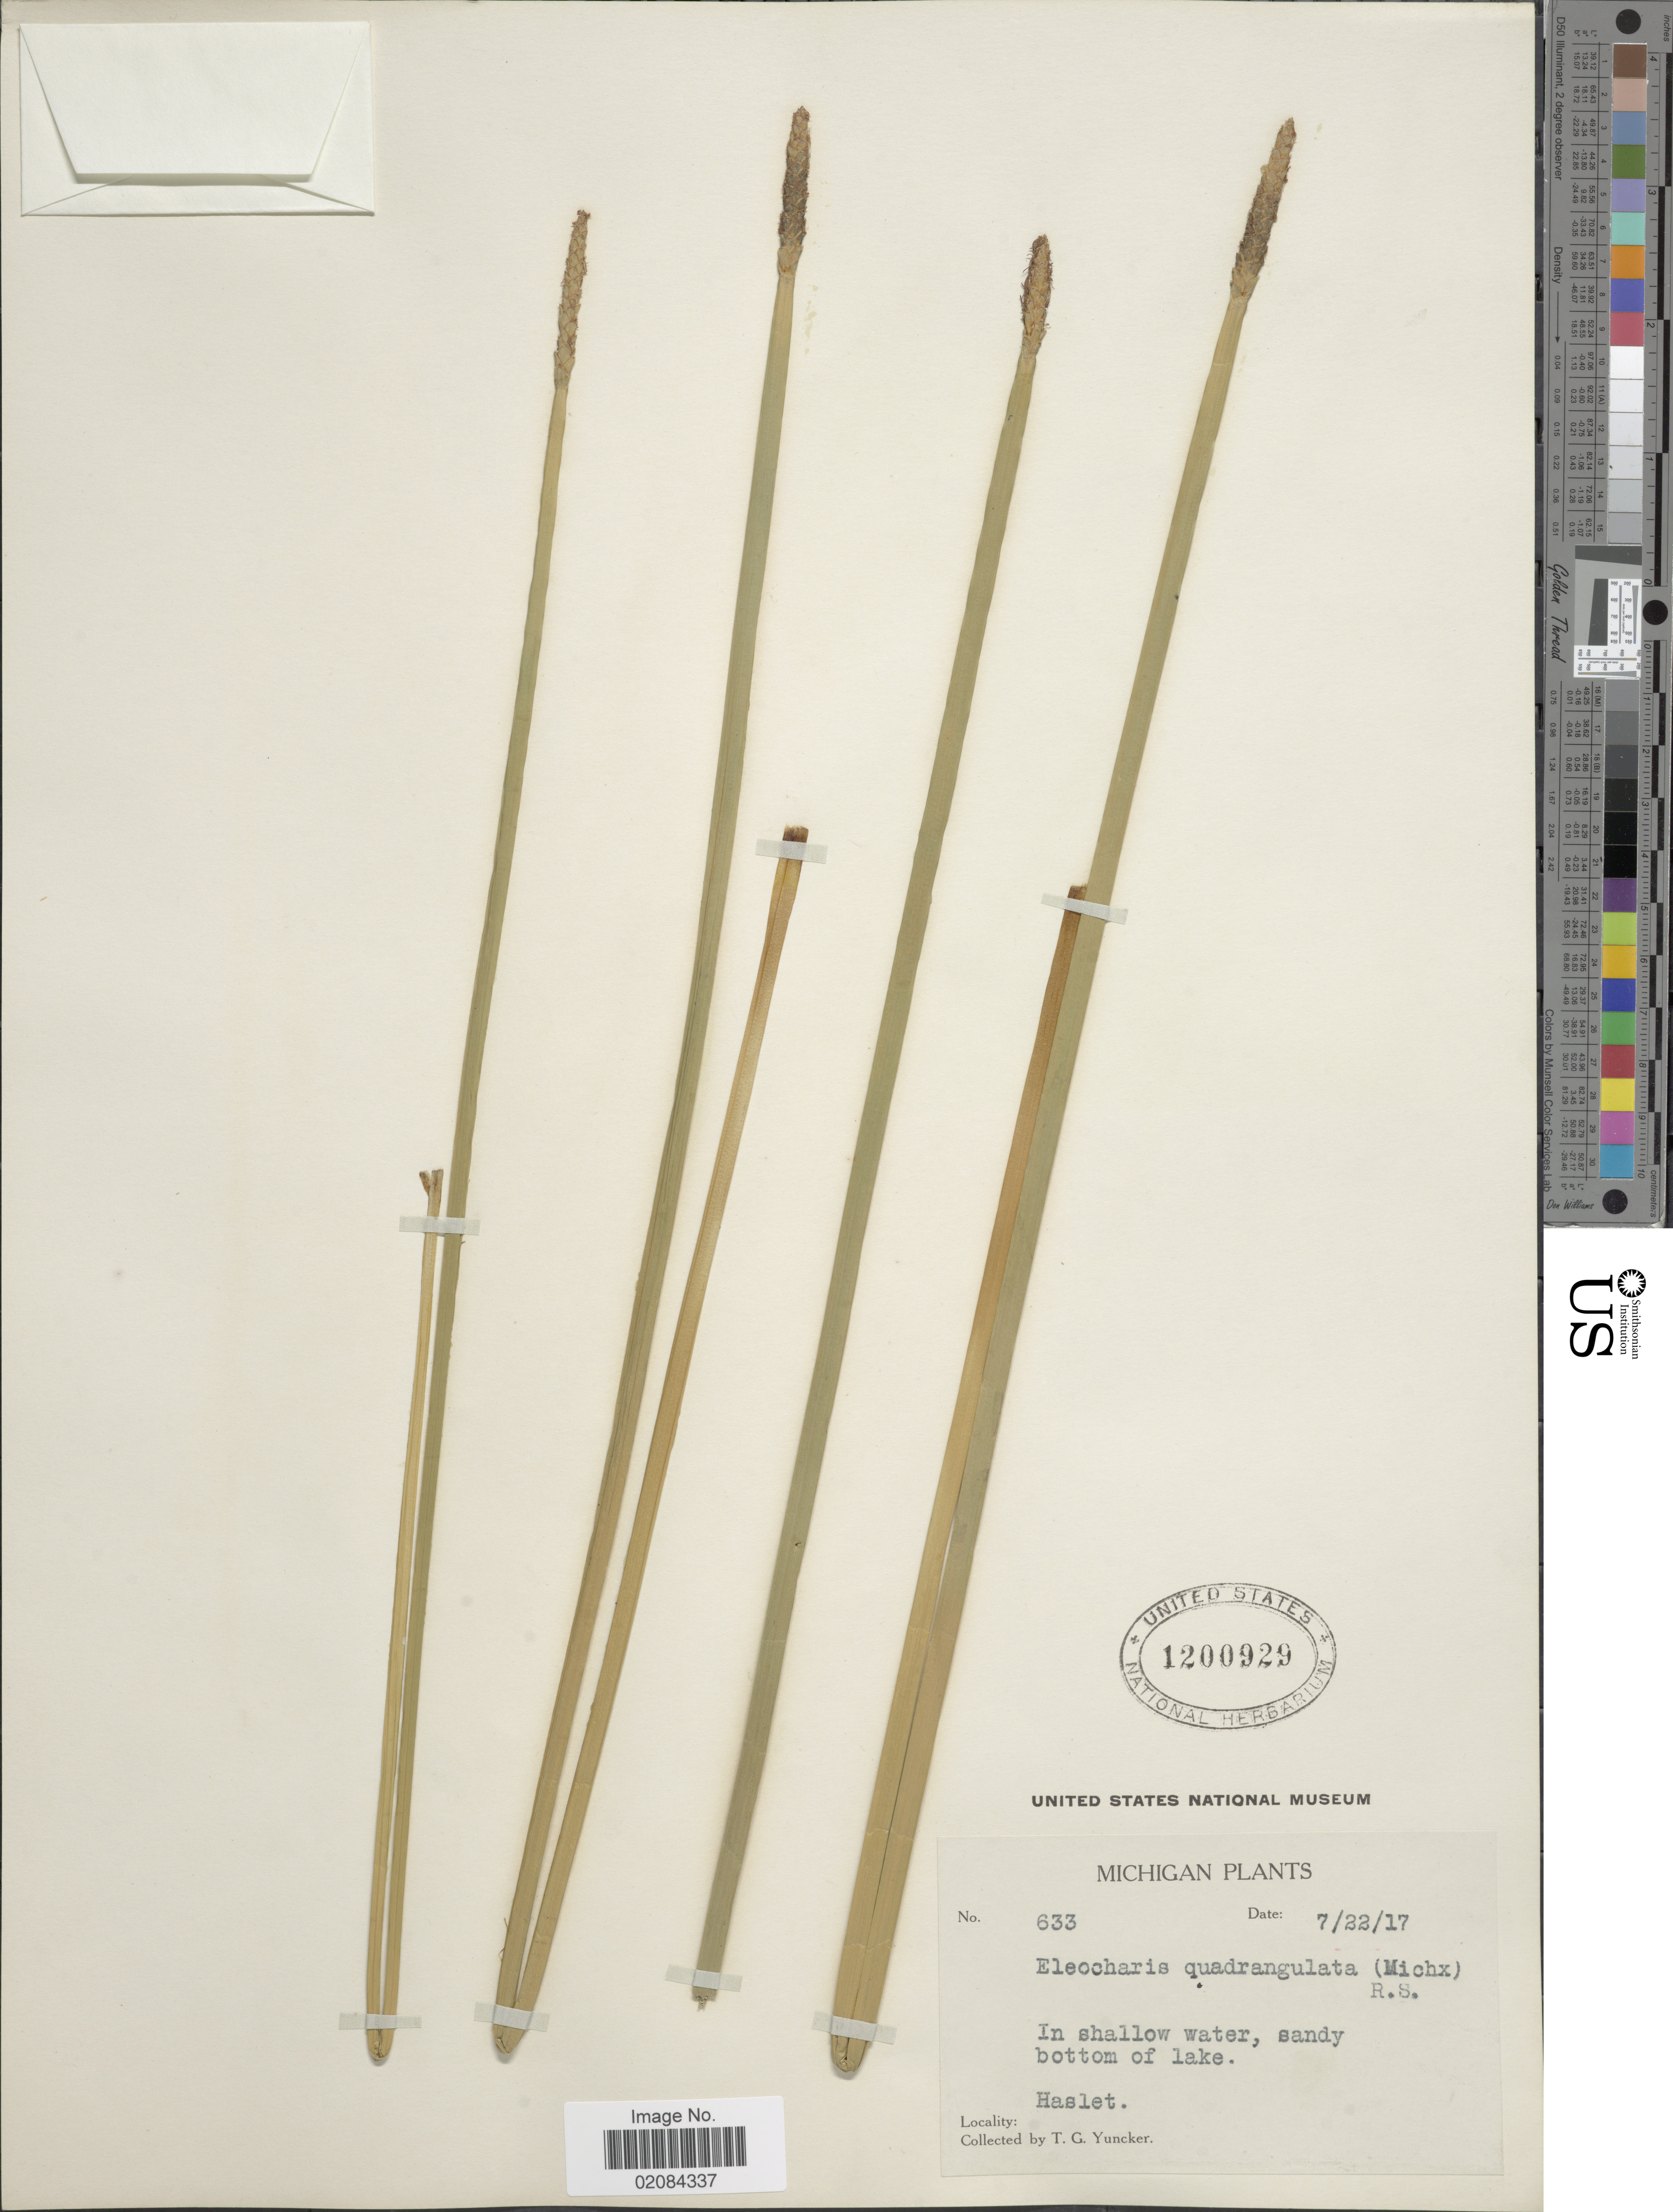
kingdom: Plantae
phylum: Tracheophyta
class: Liliopsida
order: Poales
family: Cyperaceae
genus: Eleocharis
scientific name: Eleocharis quadrangulata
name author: (Michx.) Roem. & Schult.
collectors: T. G. Yuncker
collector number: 633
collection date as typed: Transcribed d/m/y: 22/7/17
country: United States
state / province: Michigan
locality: Michigan, In shallow water, sandy bottom of lake, Haslet.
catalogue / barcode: US 1200929